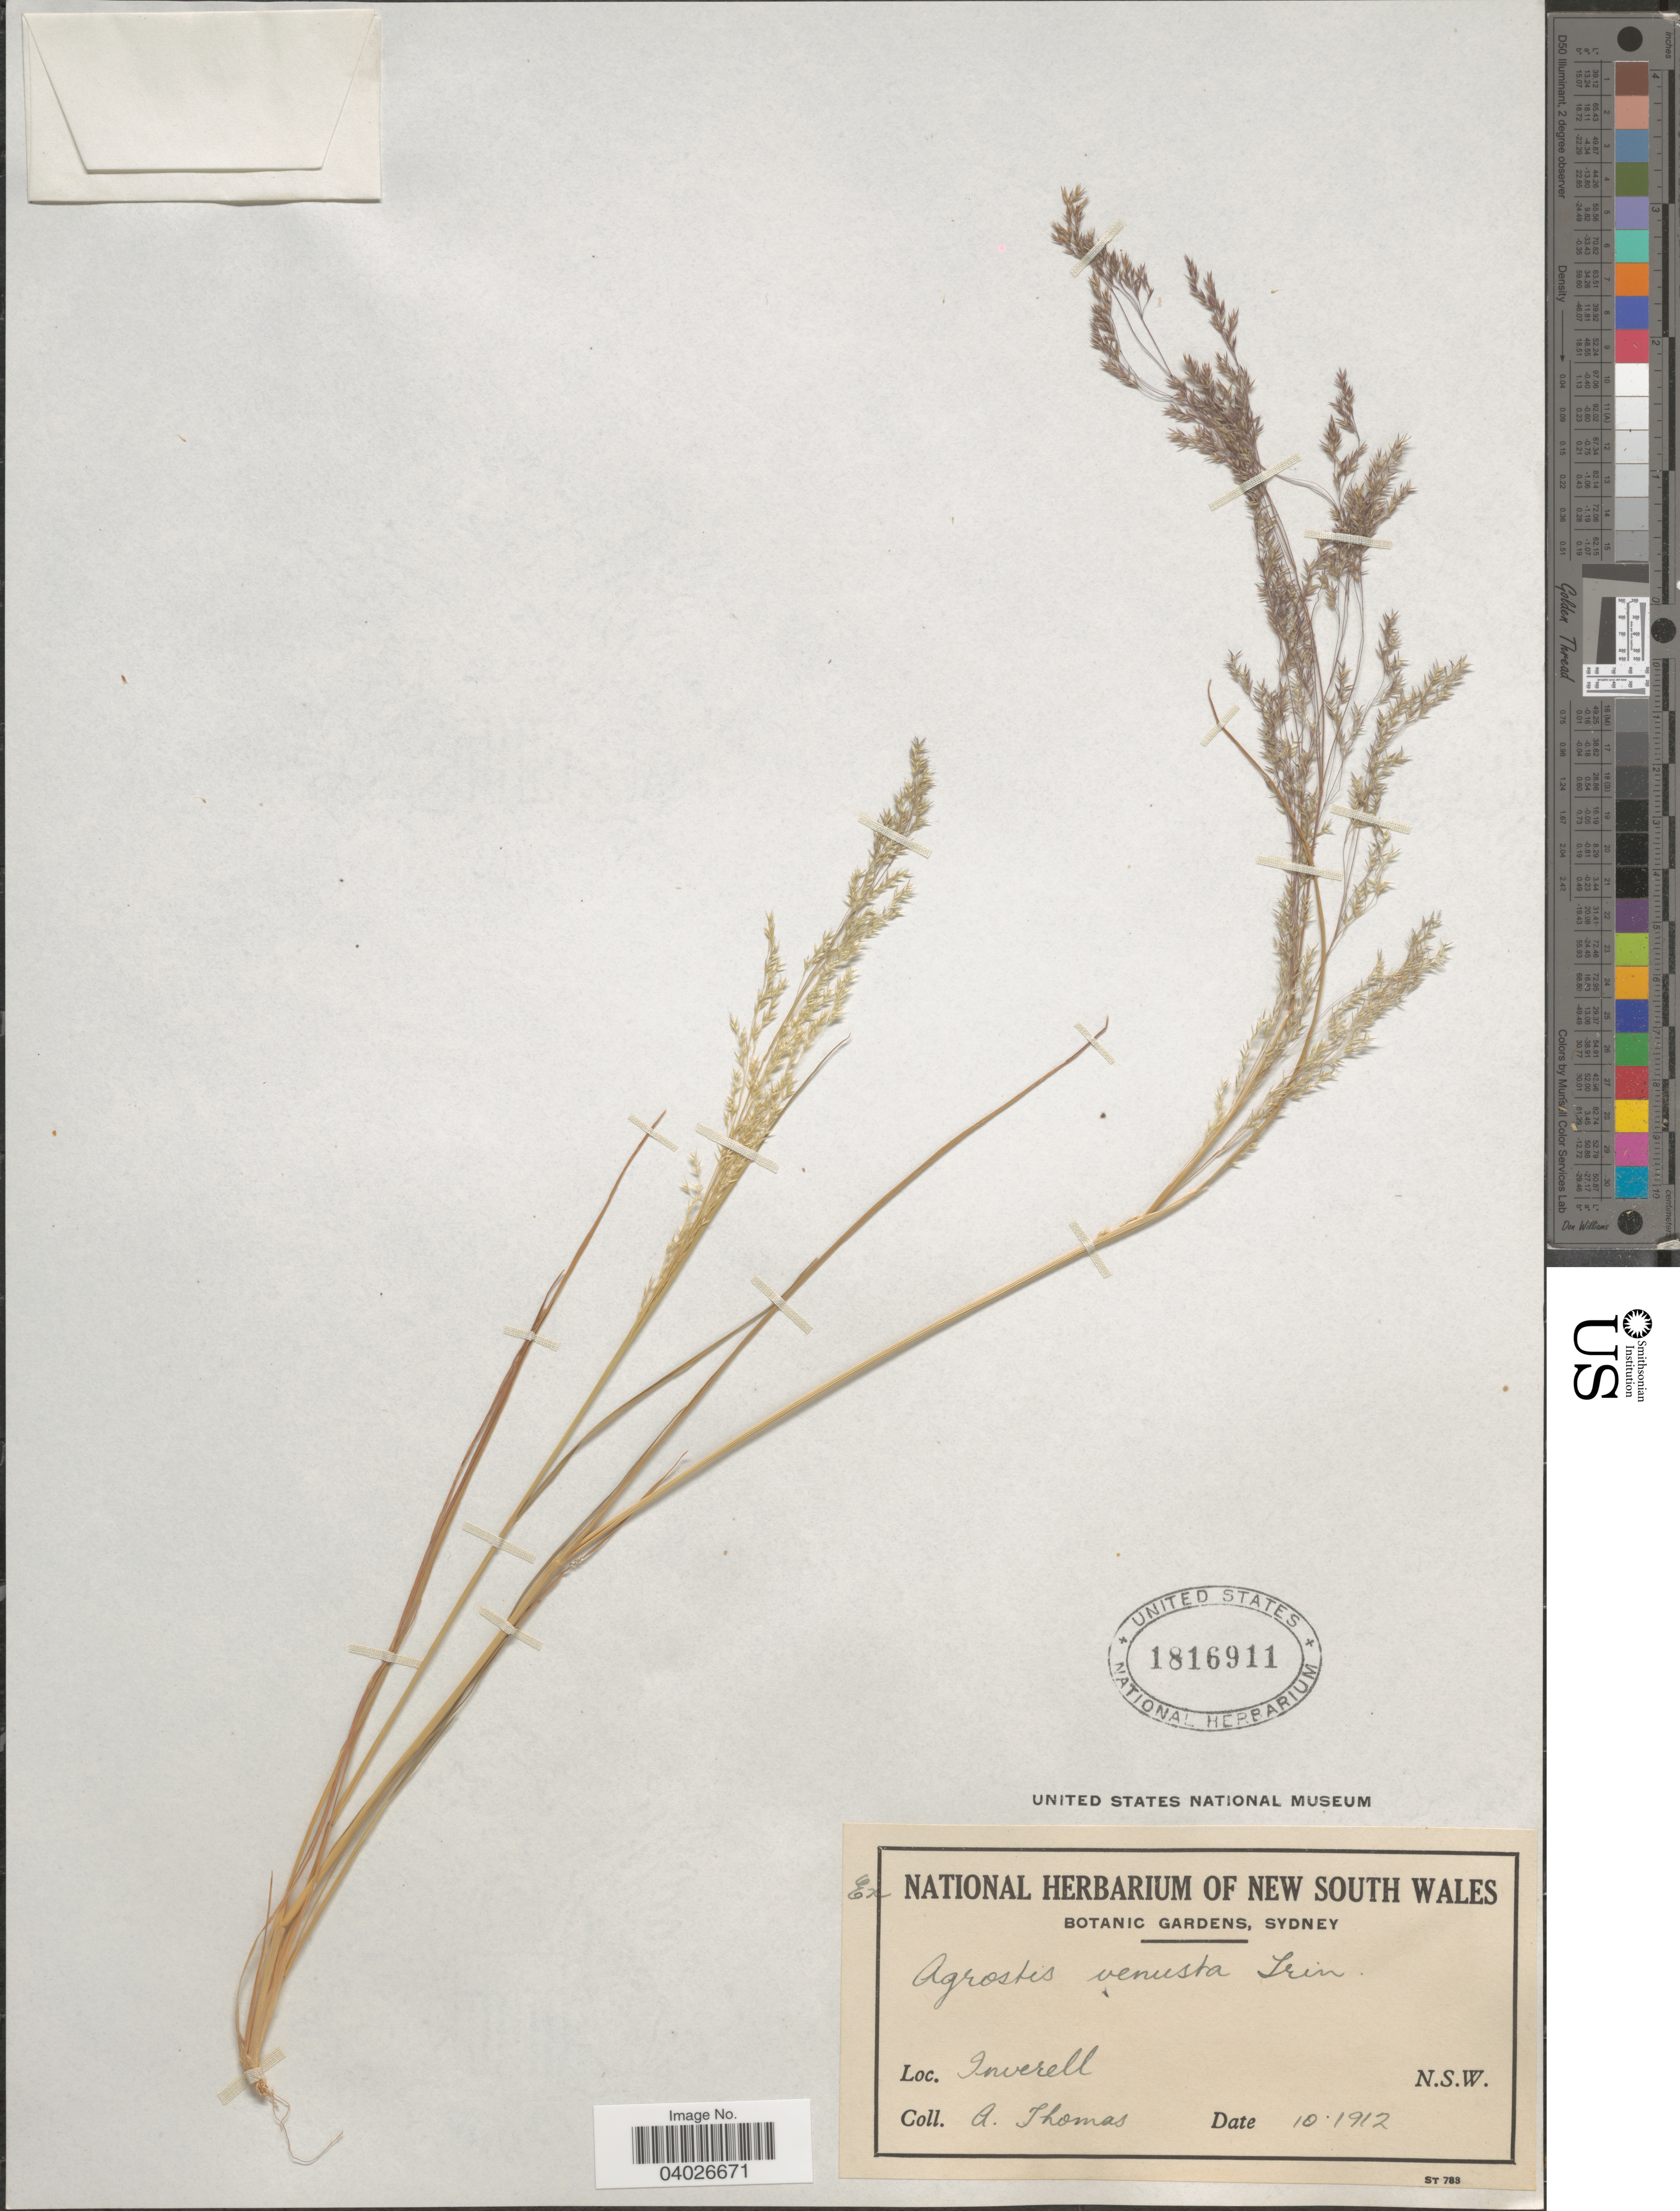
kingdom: Plantae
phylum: Tracheophyta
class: Liliopsida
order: Poales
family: Poaceae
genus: Agrostis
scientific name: Agrostis venusta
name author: Trin.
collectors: A. Thomas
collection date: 1912-10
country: Australia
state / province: New South Wales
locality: Inverell.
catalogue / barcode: US 1816911